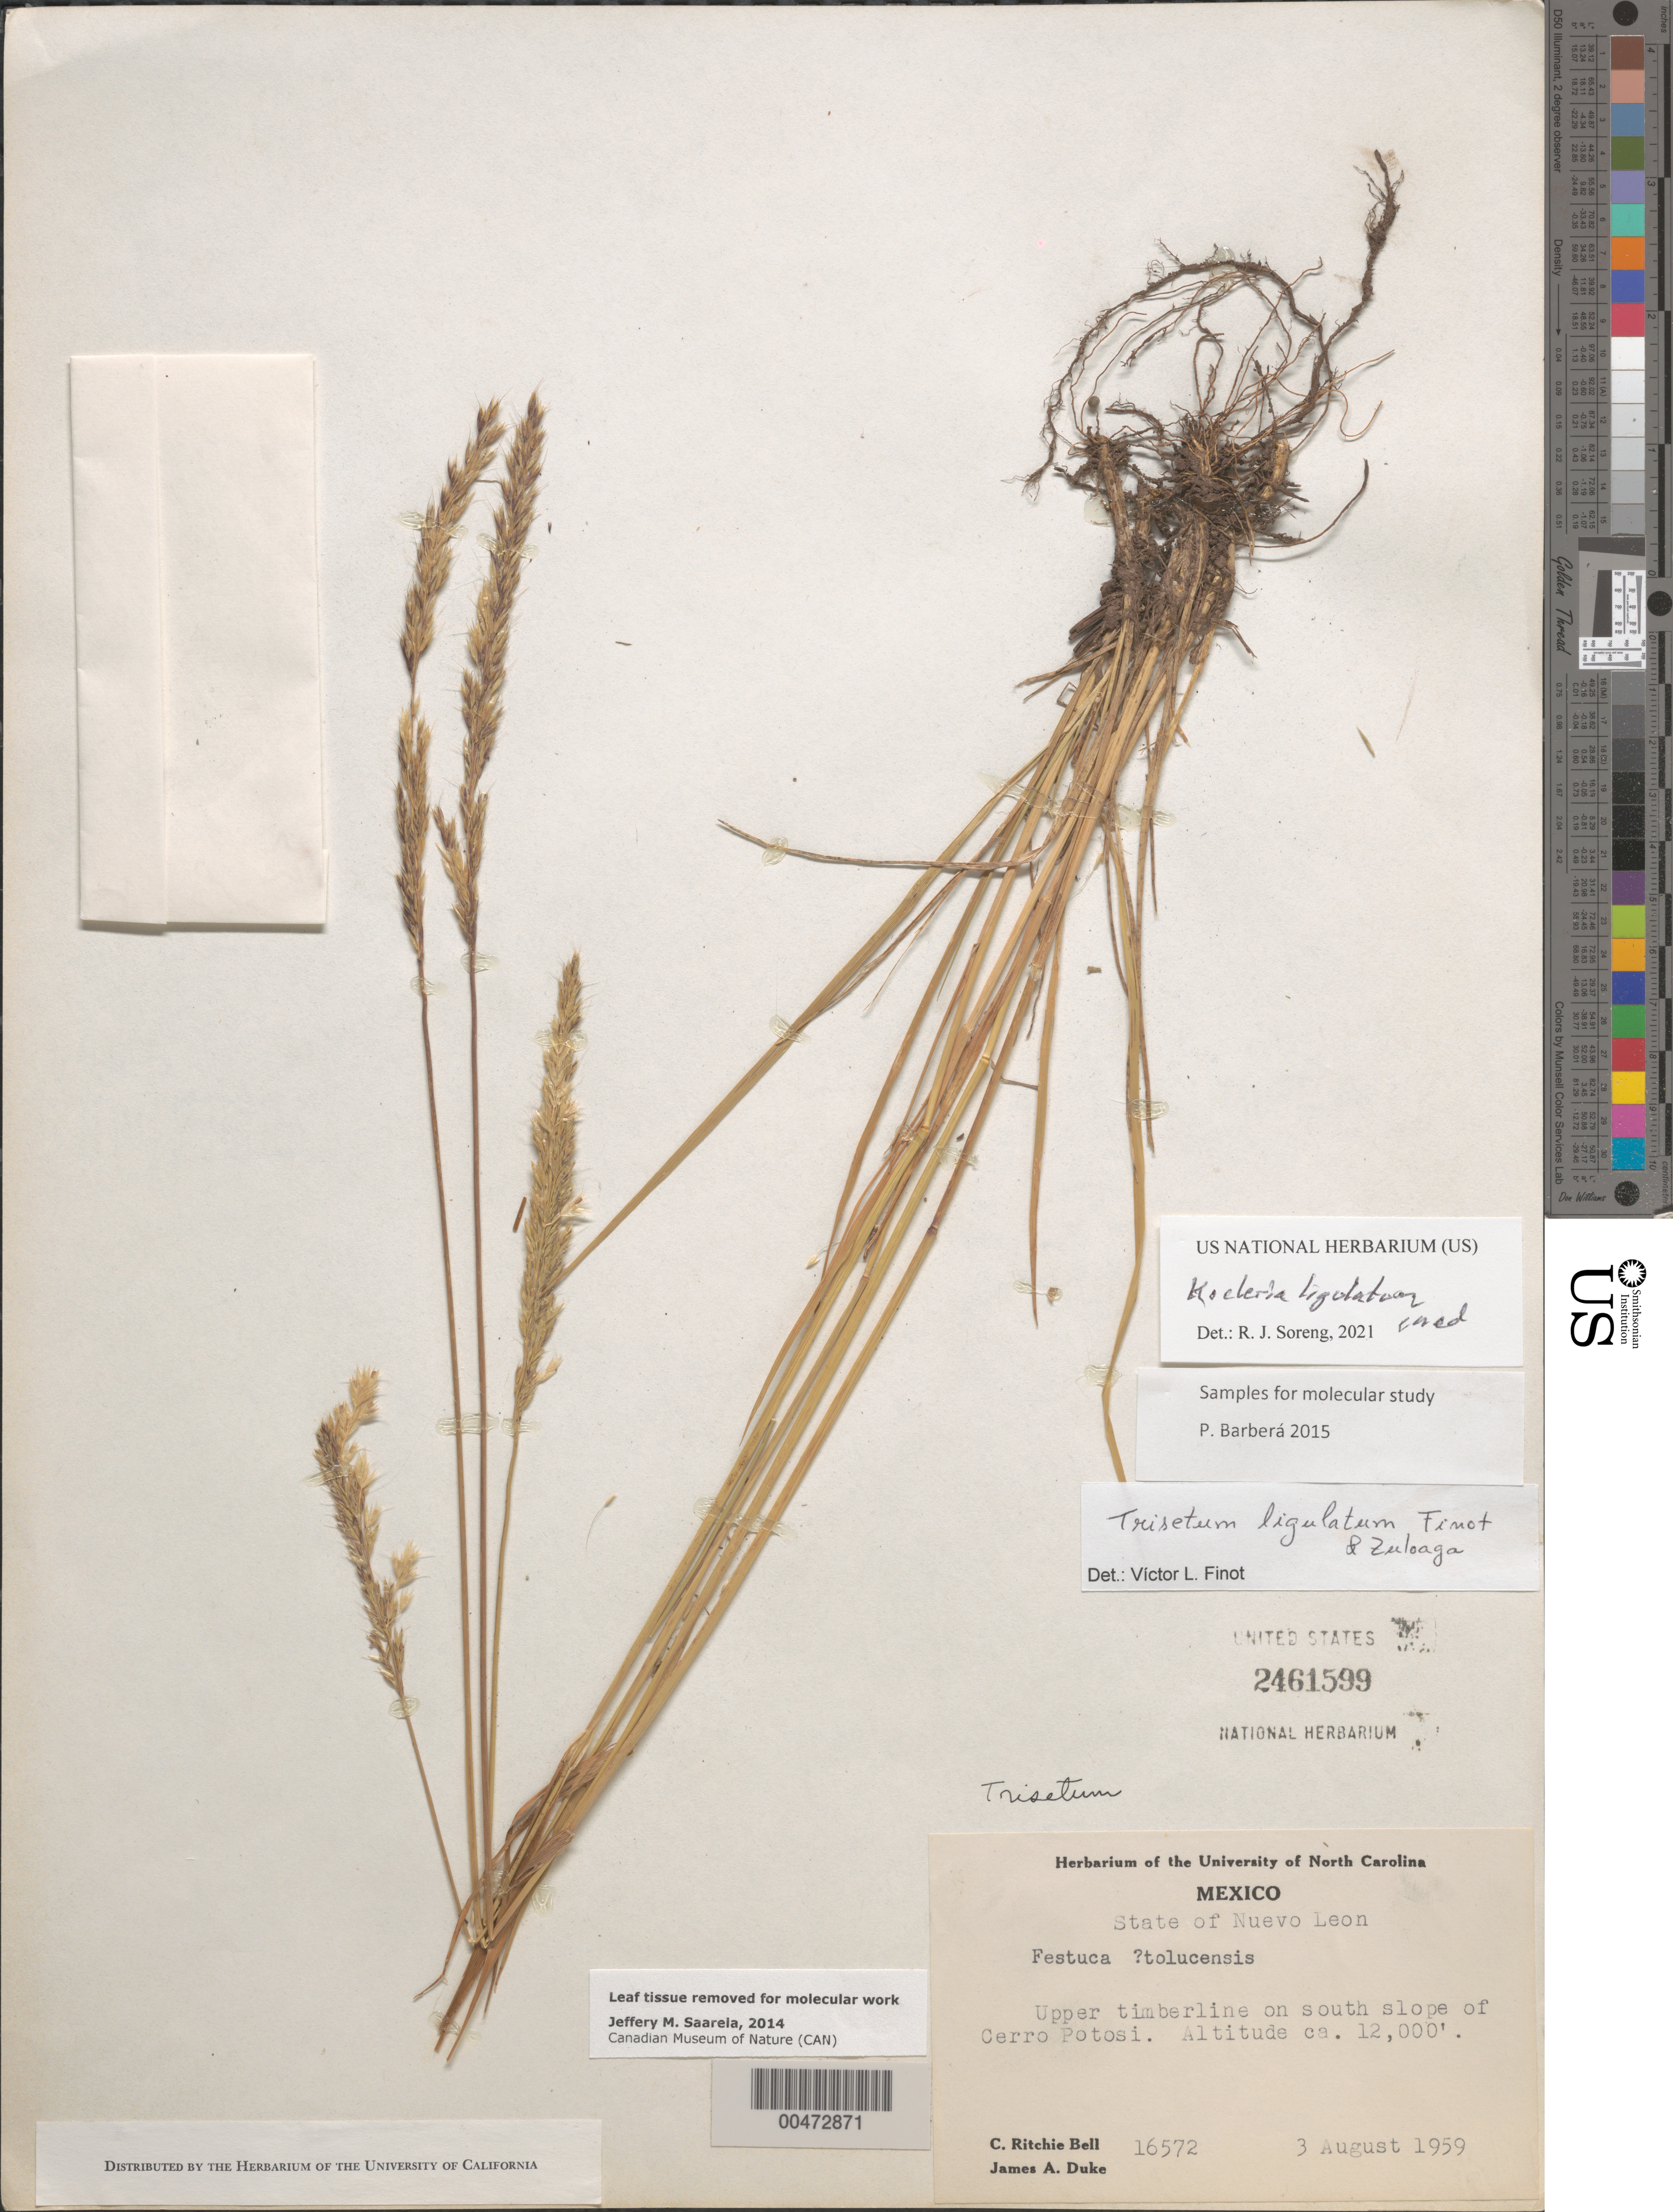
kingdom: Plantae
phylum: Tracheophyta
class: Liliopsida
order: Poales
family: Poaceae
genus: Koeleria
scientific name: Koeleria ligulata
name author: (Finot & Zuloaga) Barberá et al.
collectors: C. R. Bell & J. A. Duke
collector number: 16572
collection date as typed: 3 Aug 1959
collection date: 1959-08-03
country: Mexico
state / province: Nuevo León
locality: S slope of Cerro Potosi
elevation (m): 3658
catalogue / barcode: US 2461599